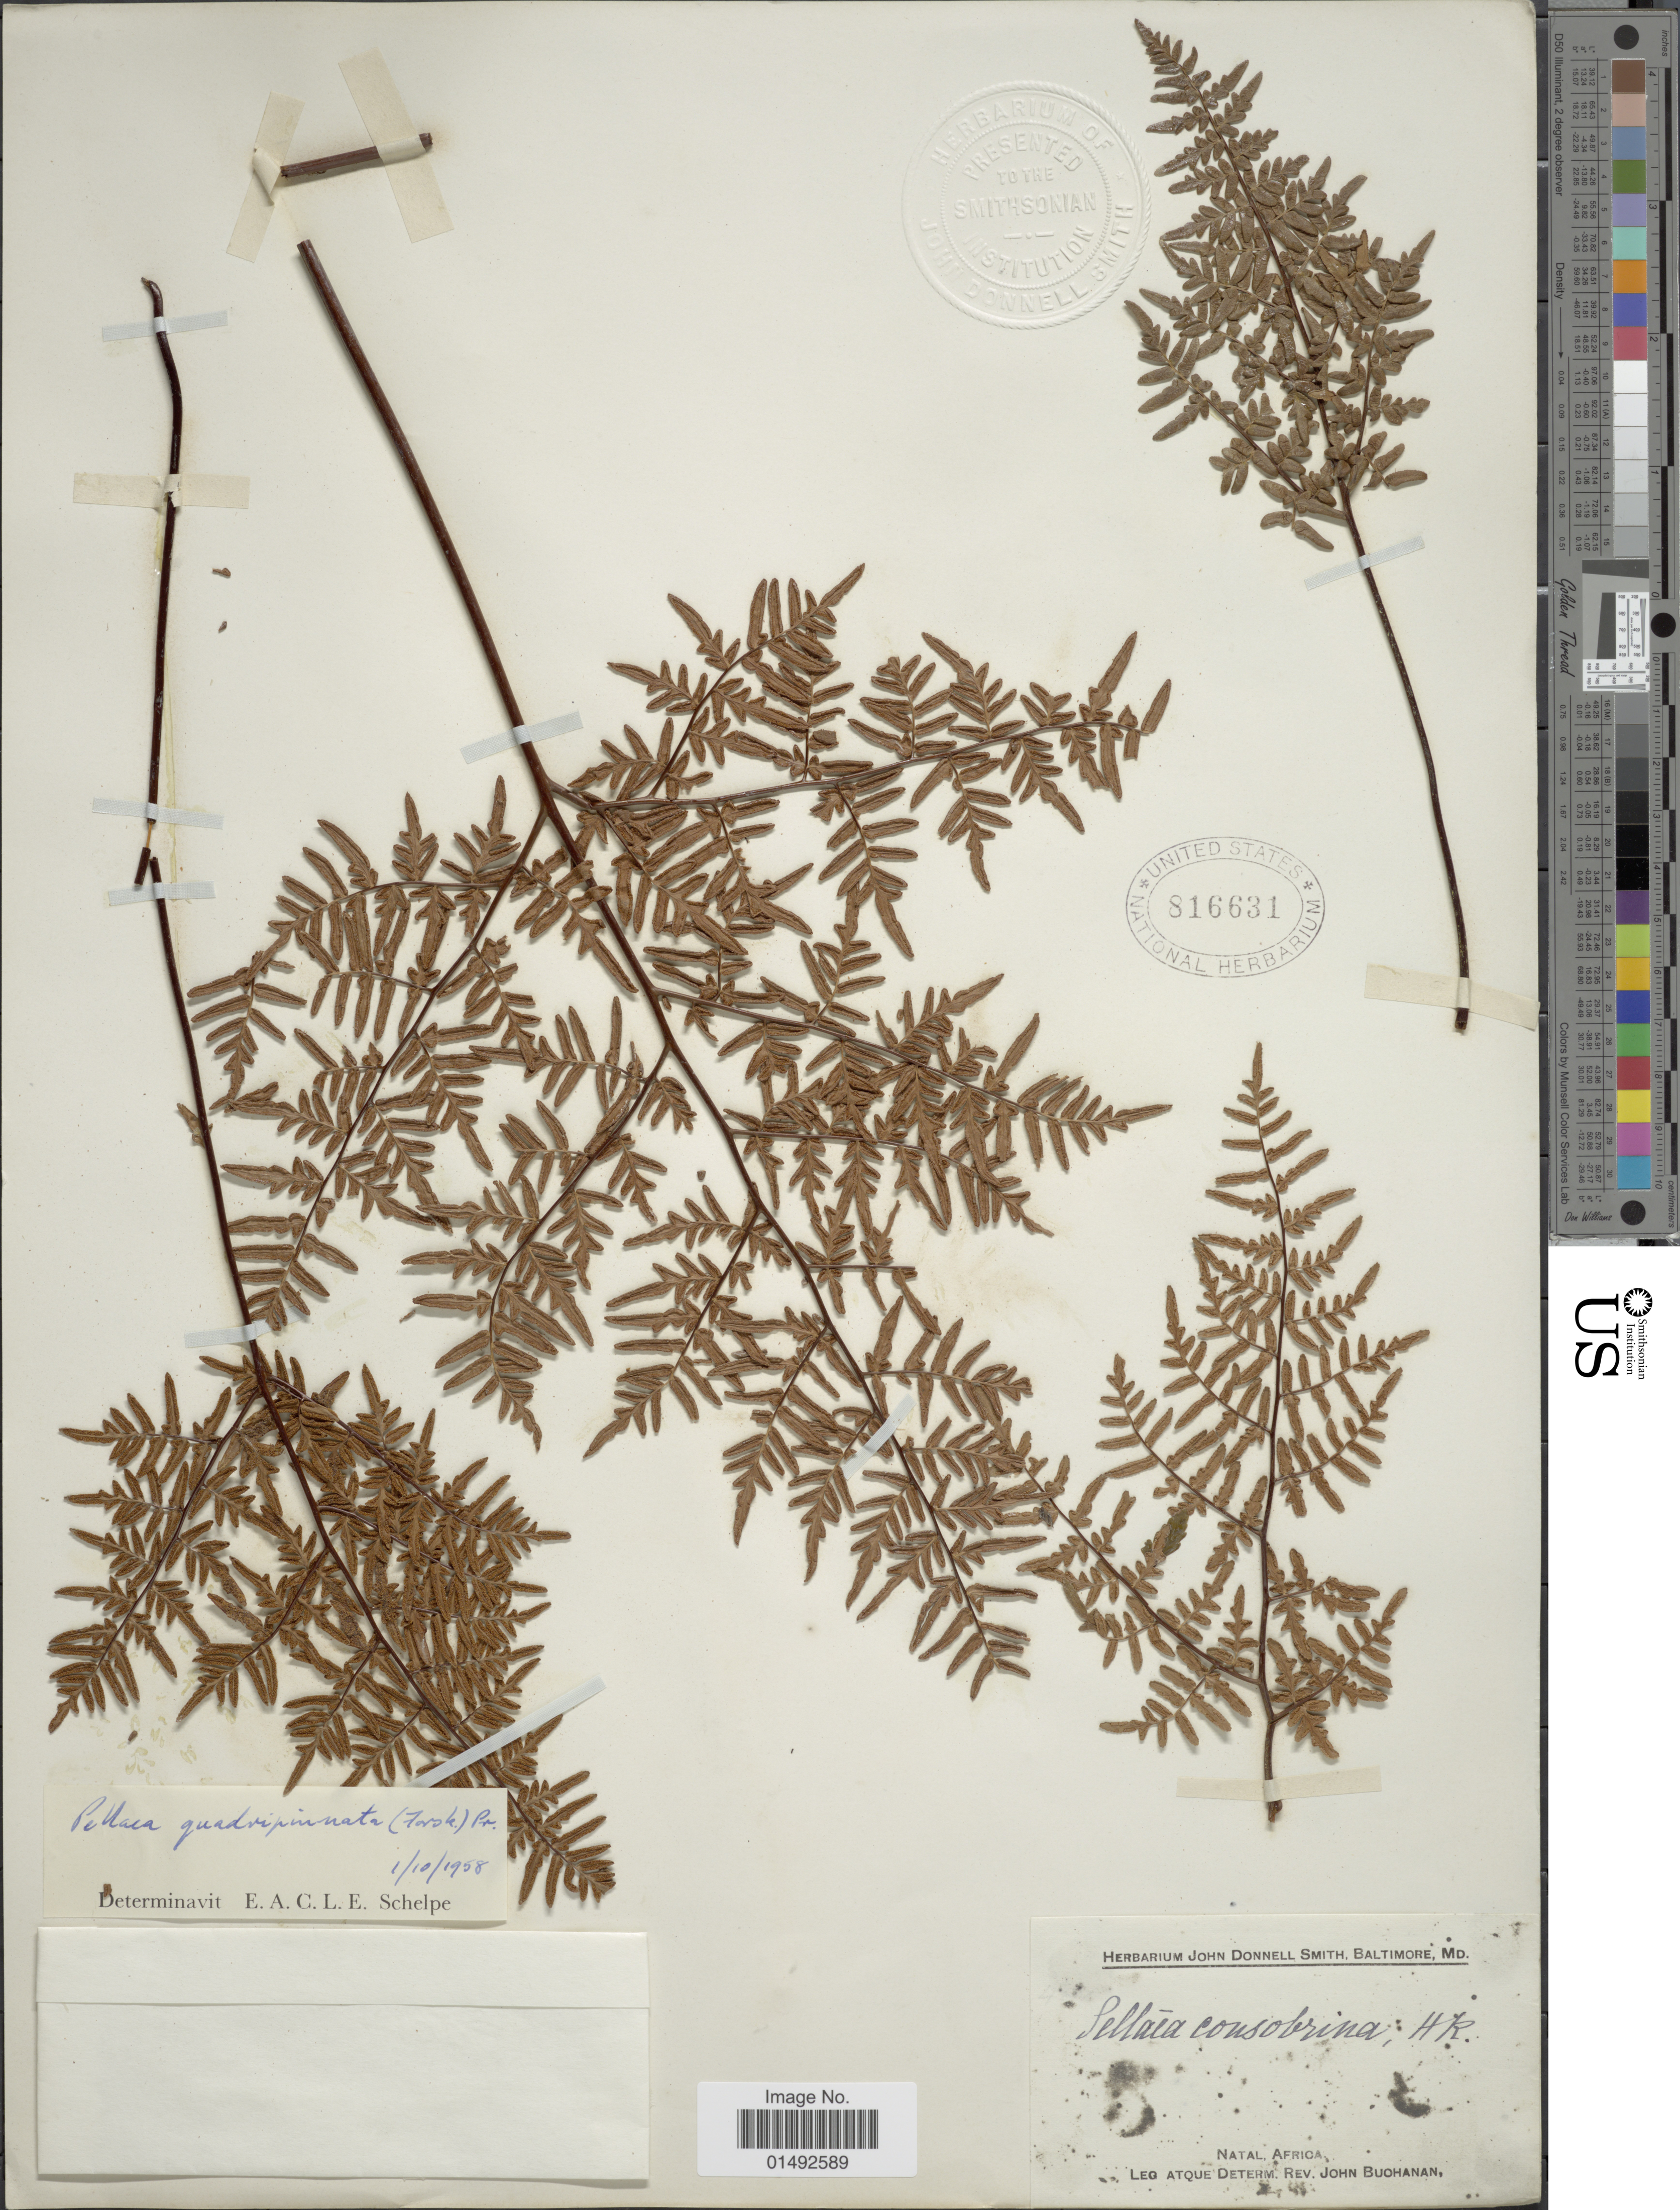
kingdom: Plantae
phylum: Tracheophyta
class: Polypodiopsida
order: Polypodiales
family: Pteridaceae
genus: Pellaea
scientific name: Pellaea quadripinnata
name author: (Forssk.) Prantl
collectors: J. Buchanan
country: South Africa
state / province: KwaZulu-Natal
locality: Nalat, Africa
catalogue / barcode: US 816631